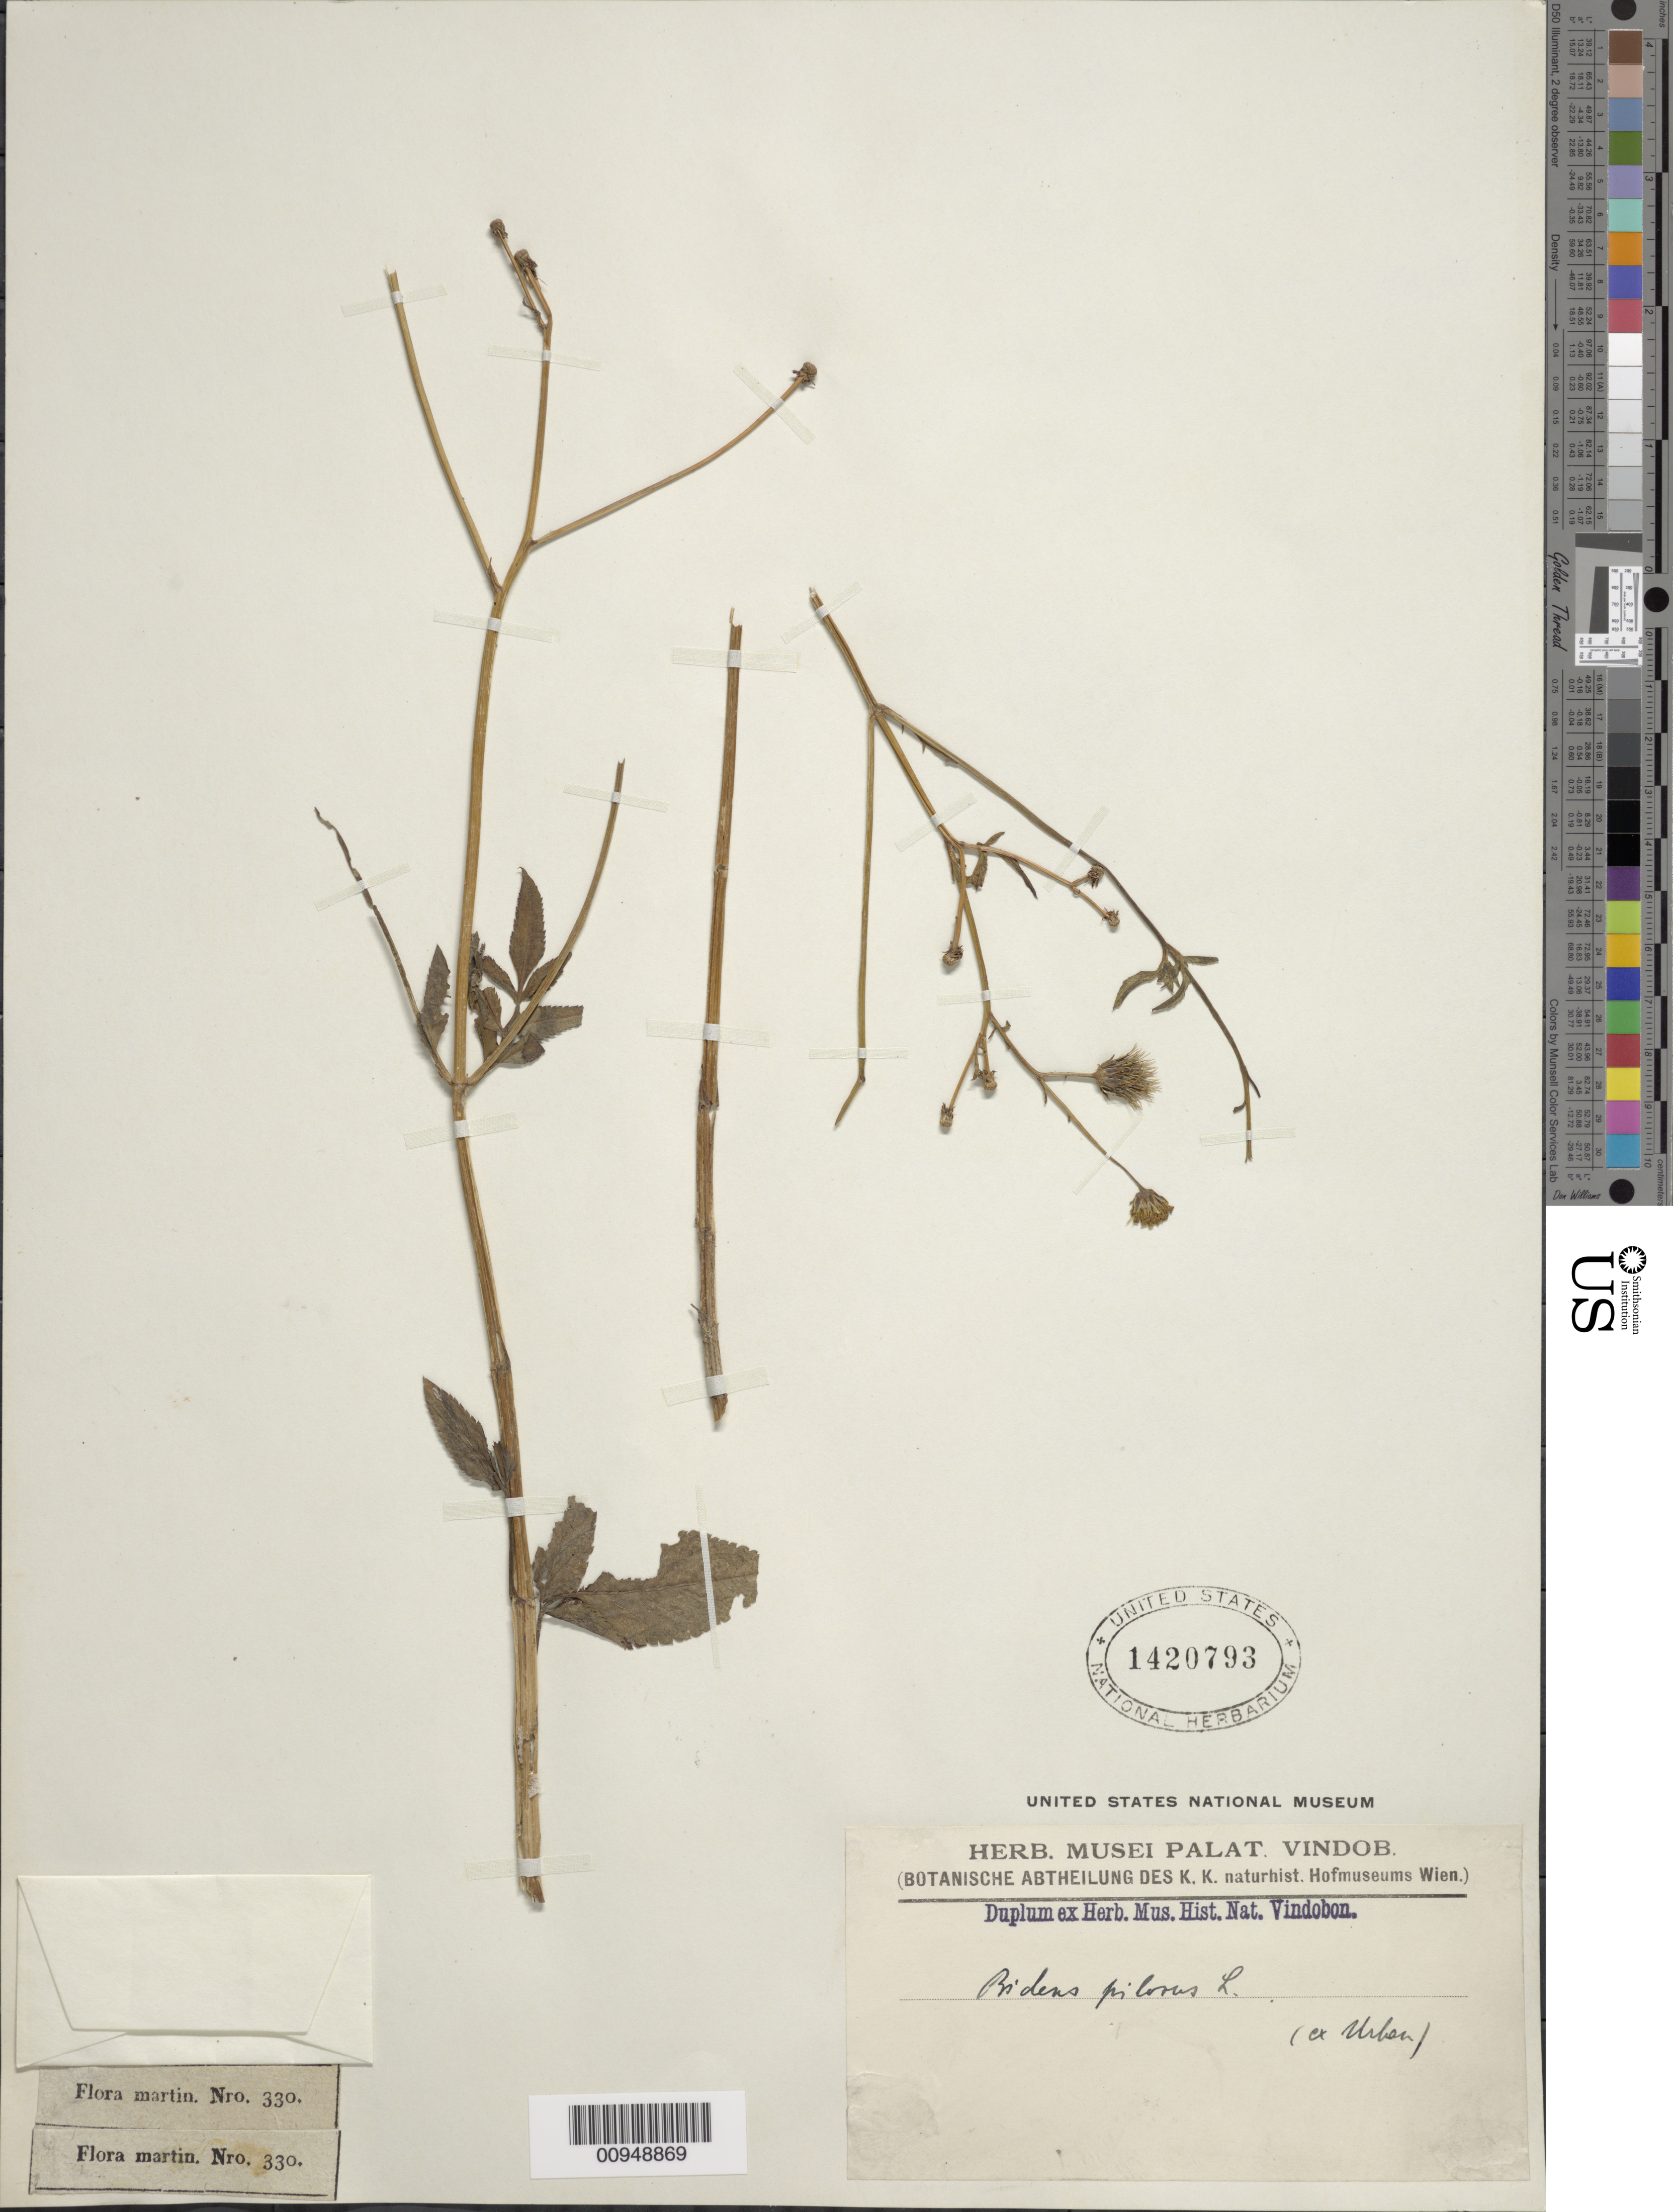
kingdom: Plantae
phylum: Tracheophyta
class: Magnoliopsida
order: Asterales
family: Asteraceae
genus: Bidens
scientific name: Bidens pilosa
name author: L.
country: Martinique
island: Martinique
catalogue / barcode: US 1420793